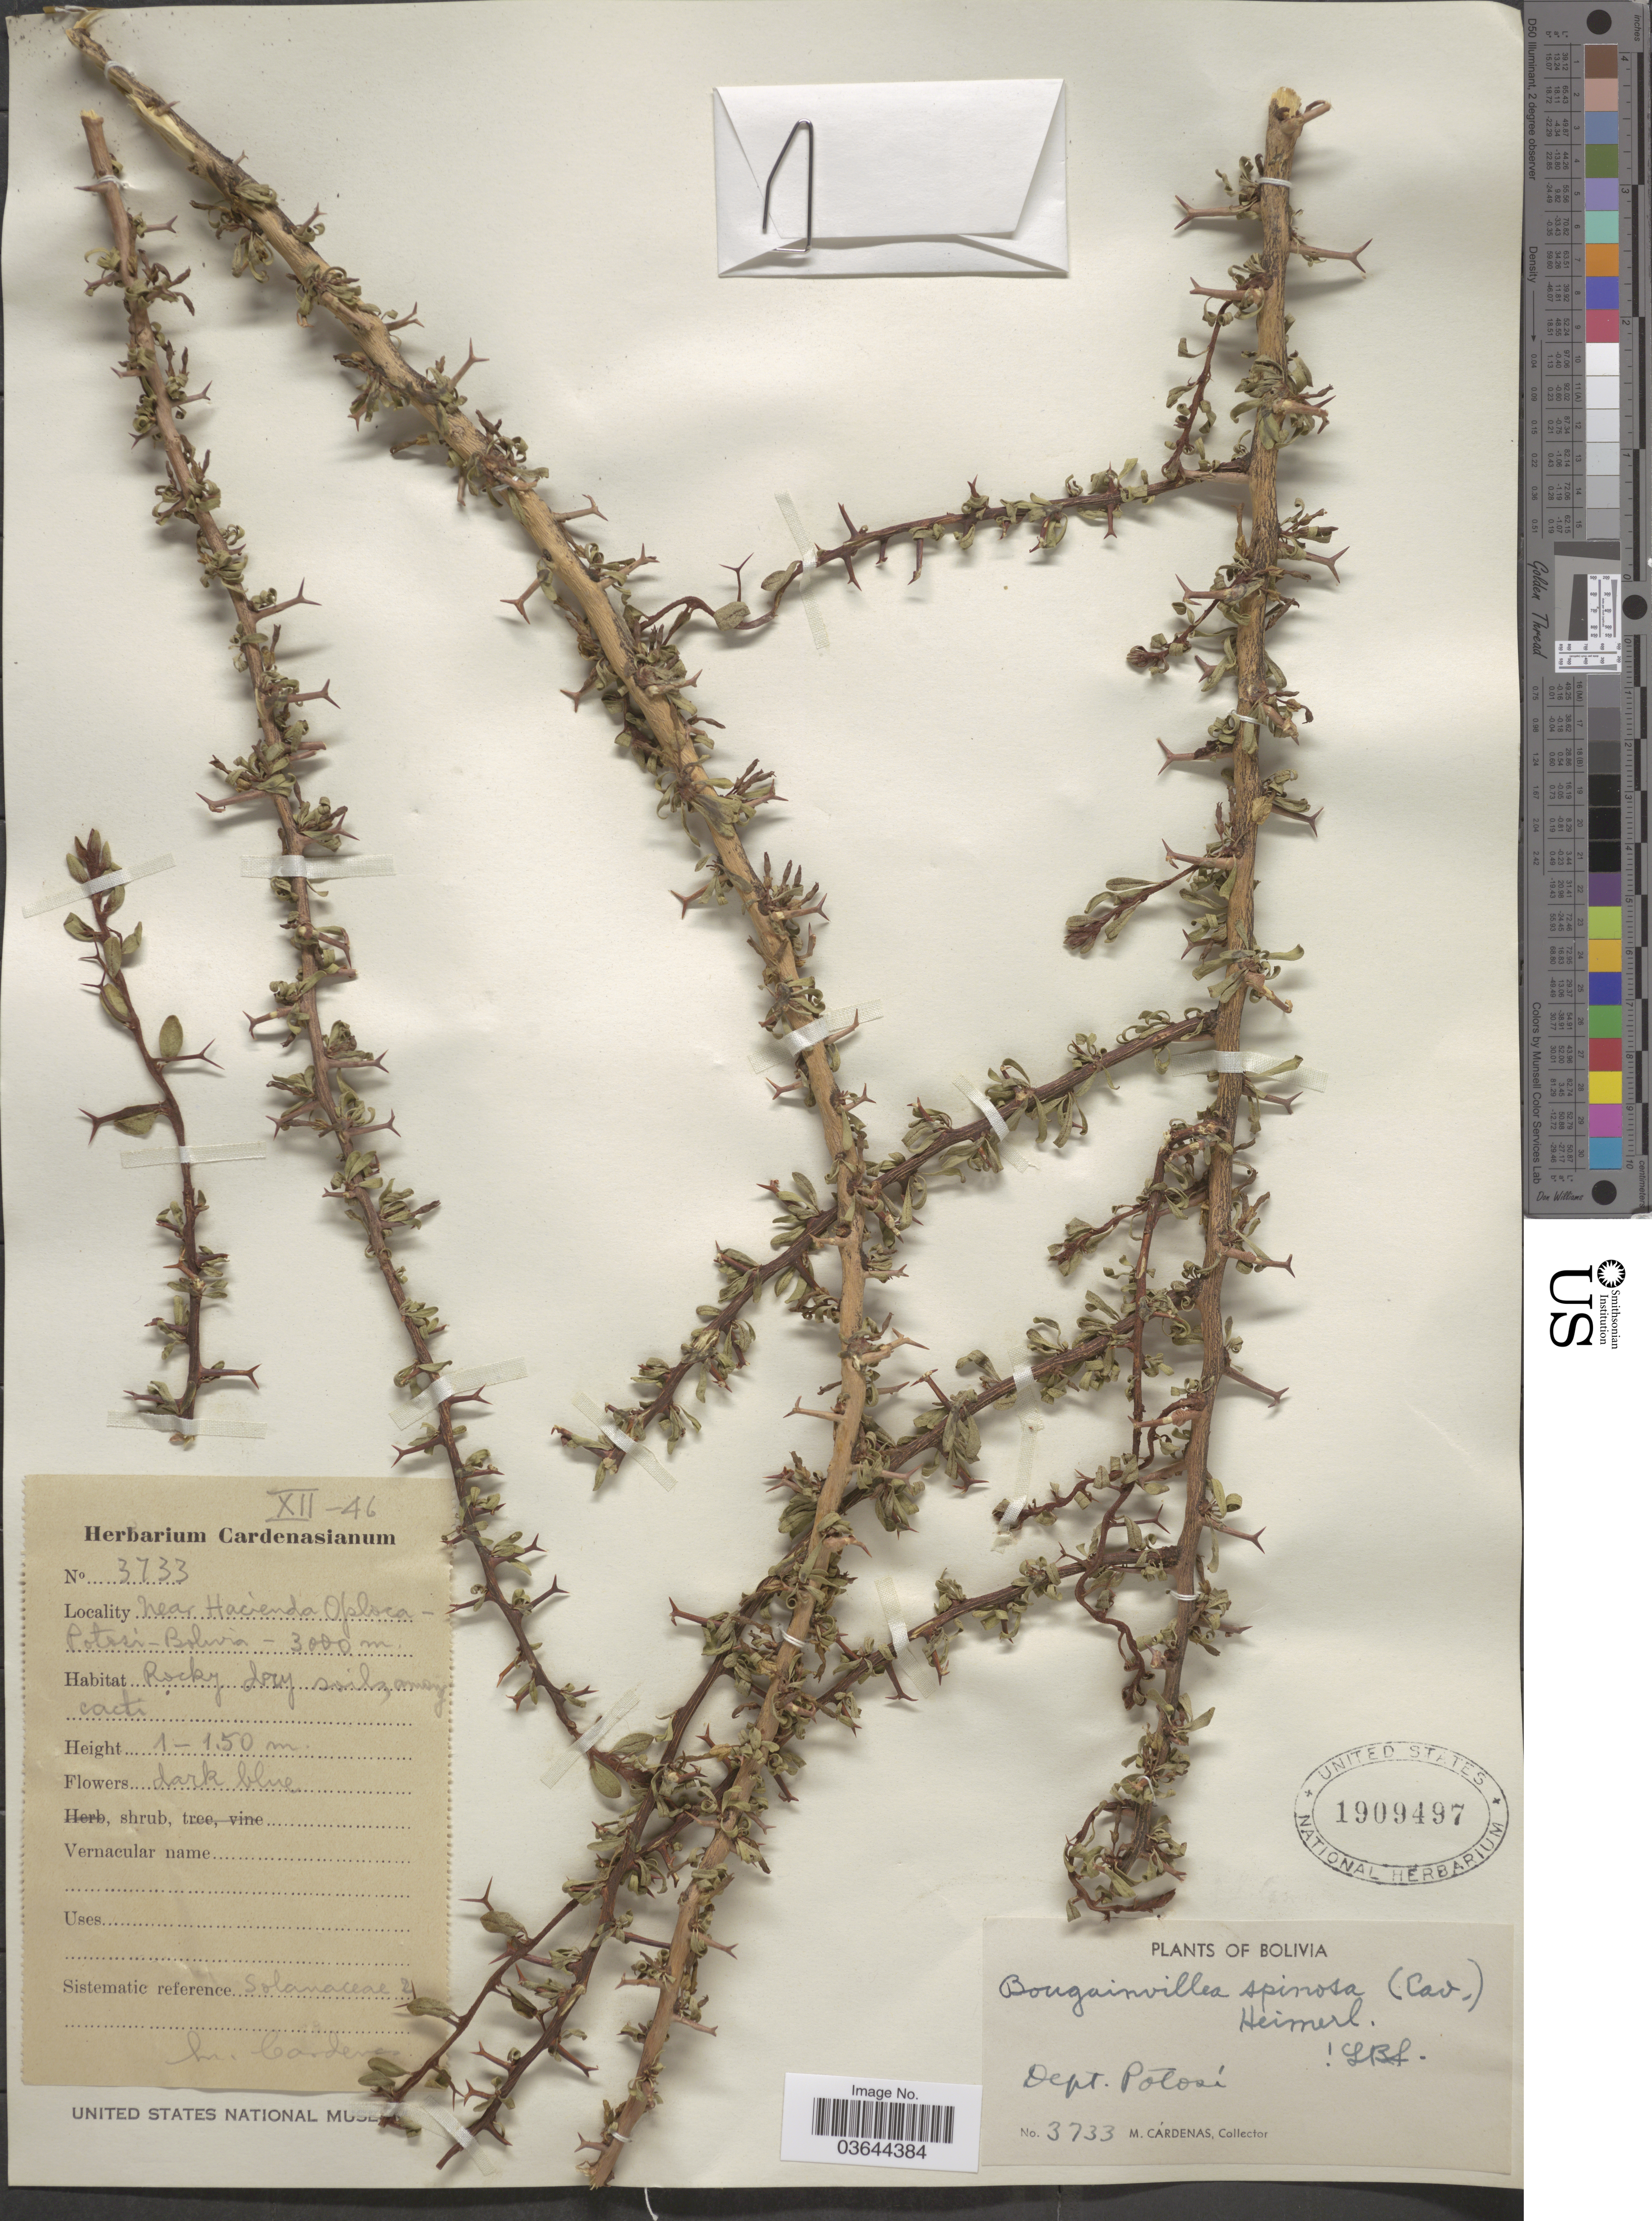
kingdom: Plantae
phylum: Tracheophyta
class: Magnoliopsida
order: Caryophyllales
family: Nyctaginaceae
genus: Bougainvillea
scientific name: Bougainvillea spinosa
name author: (Cav.) Heimerl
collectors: M. Cárdenas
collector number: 3733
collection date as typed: Transcribed d/m/y: /12/46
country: Bolivia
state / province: Potosi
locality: Near Hacienda Oploca-Potosi. Dept. Potosi.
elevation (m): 3000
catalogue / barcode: US 1909497